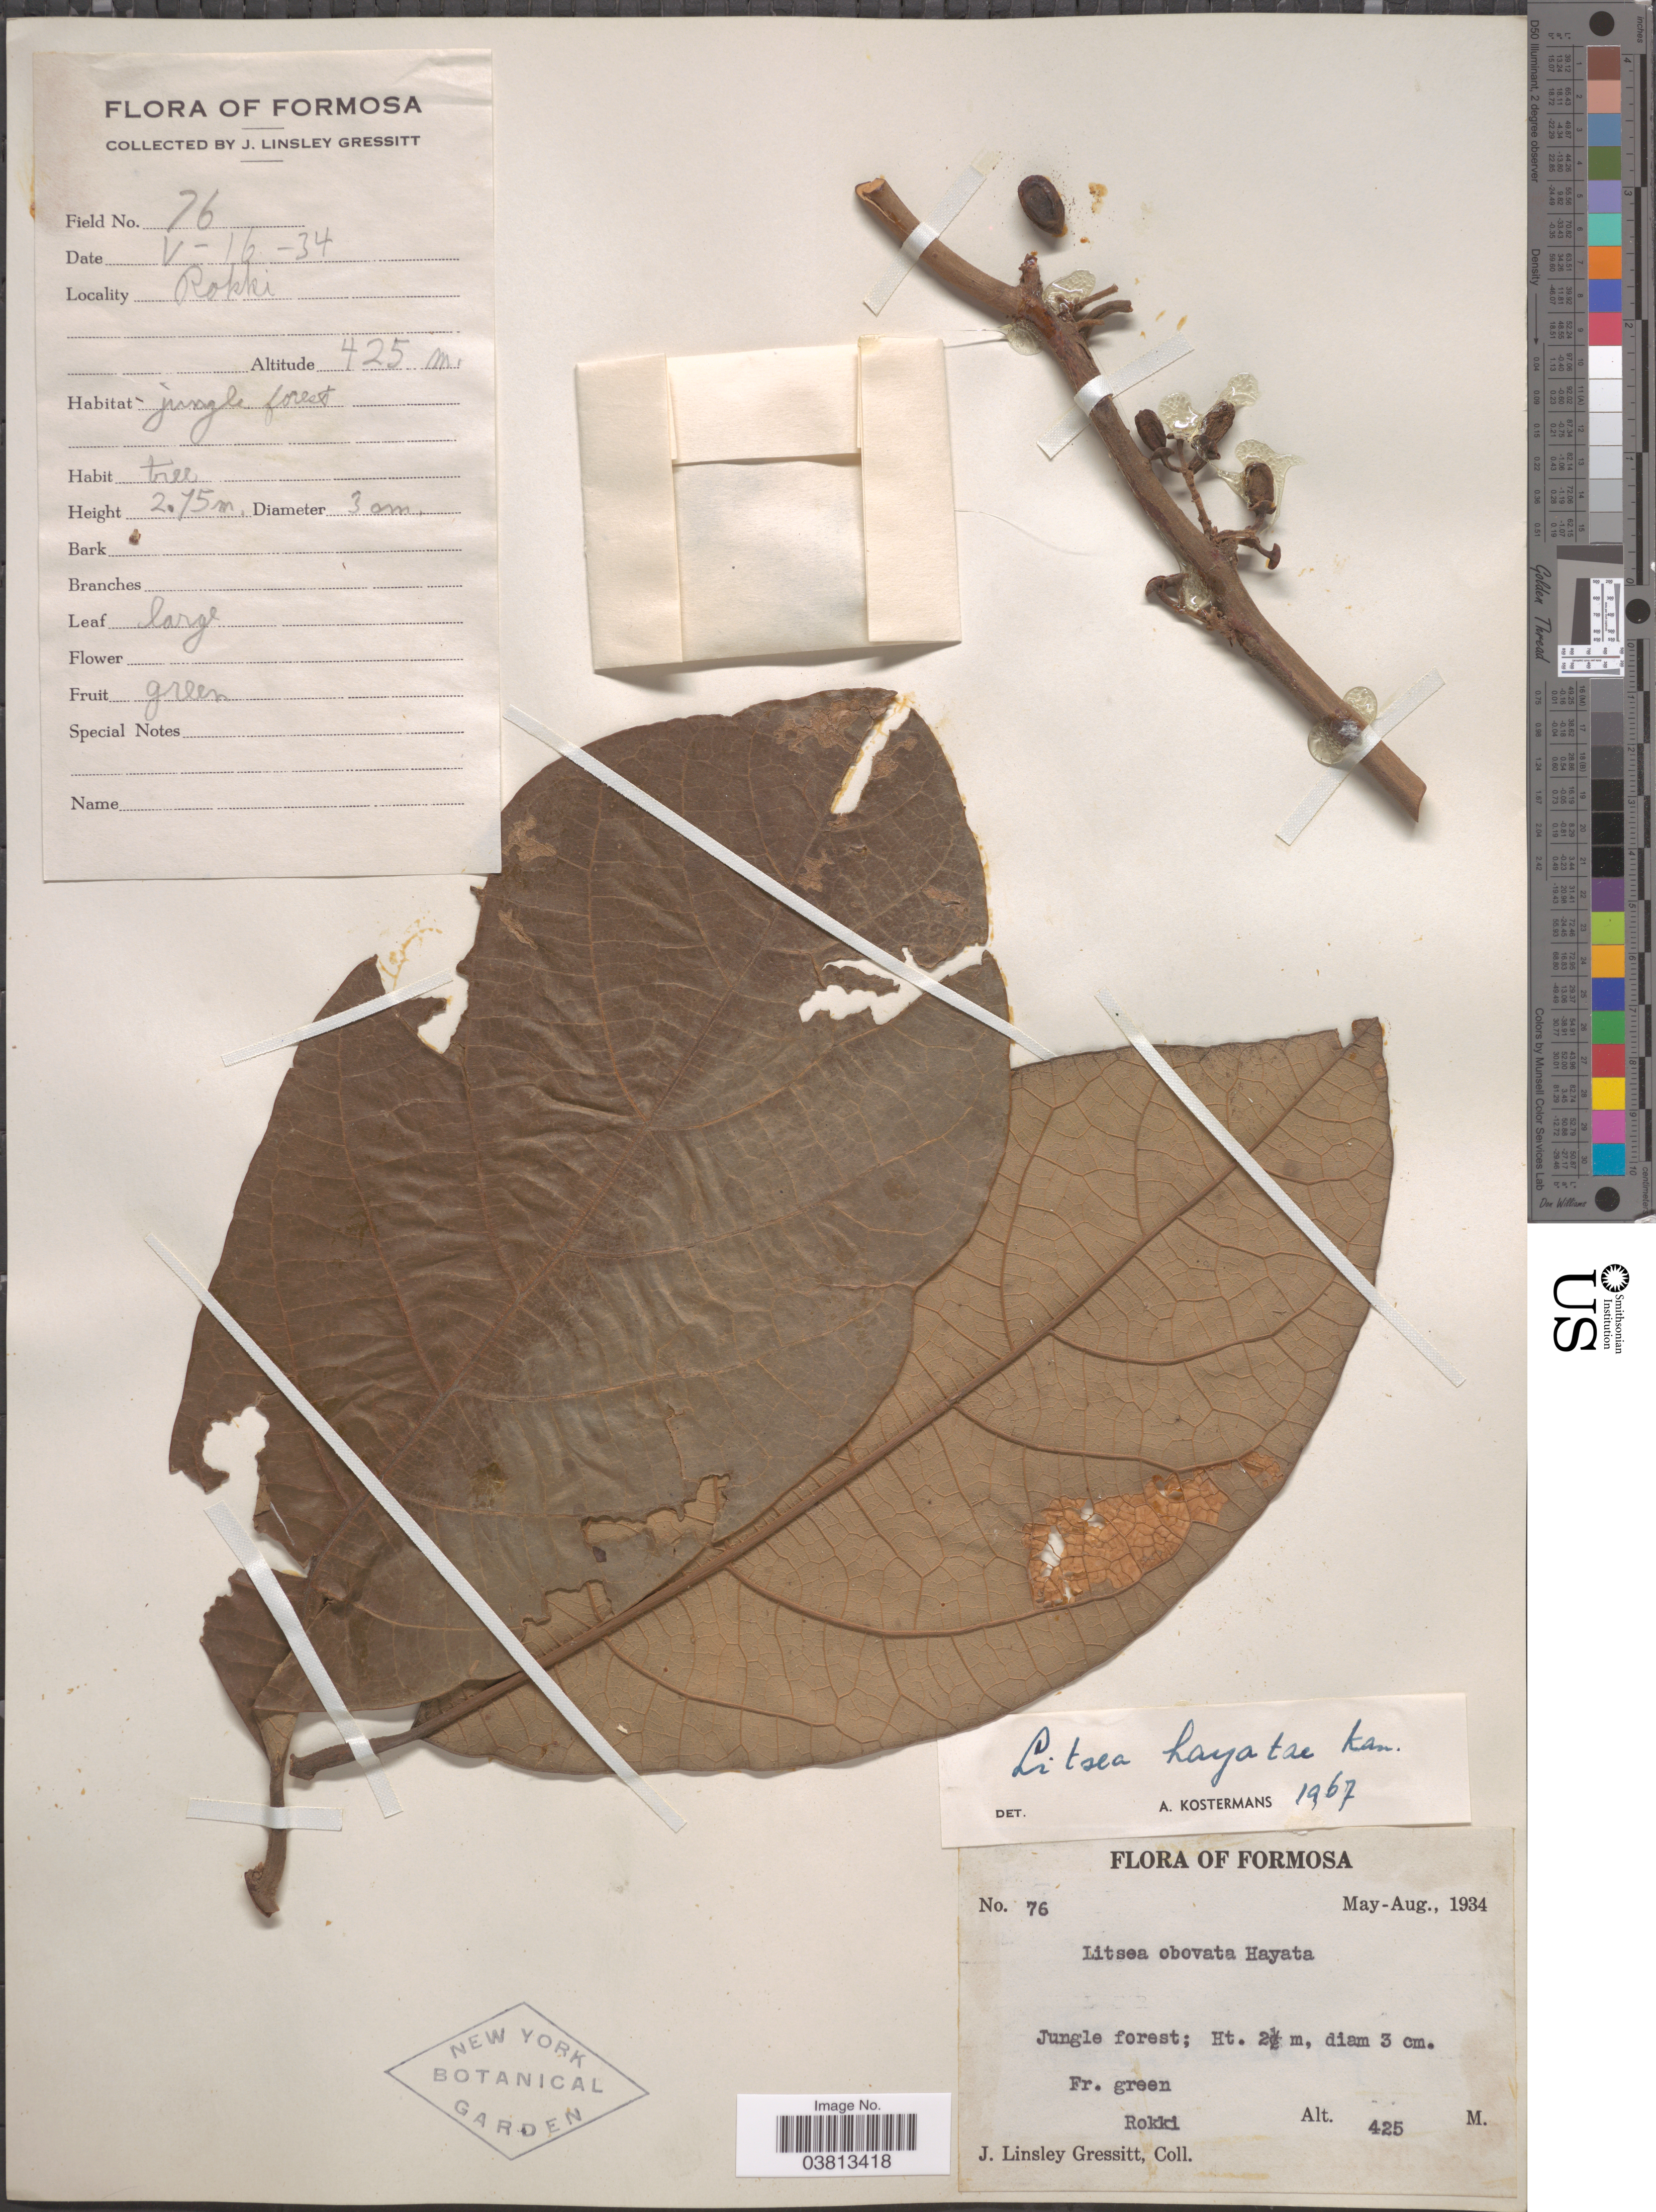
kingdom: Plantae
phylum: Tracheophyta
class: Magnoliopsida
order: Laurales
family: Lauraceae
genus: Litsea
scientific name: Litsea hayatae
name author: Kaneh.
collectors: J. Gressitt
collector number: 76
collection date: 1934-05-16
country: Taiwan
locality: Formosa. Jungle forest. Rokki.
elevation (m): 425